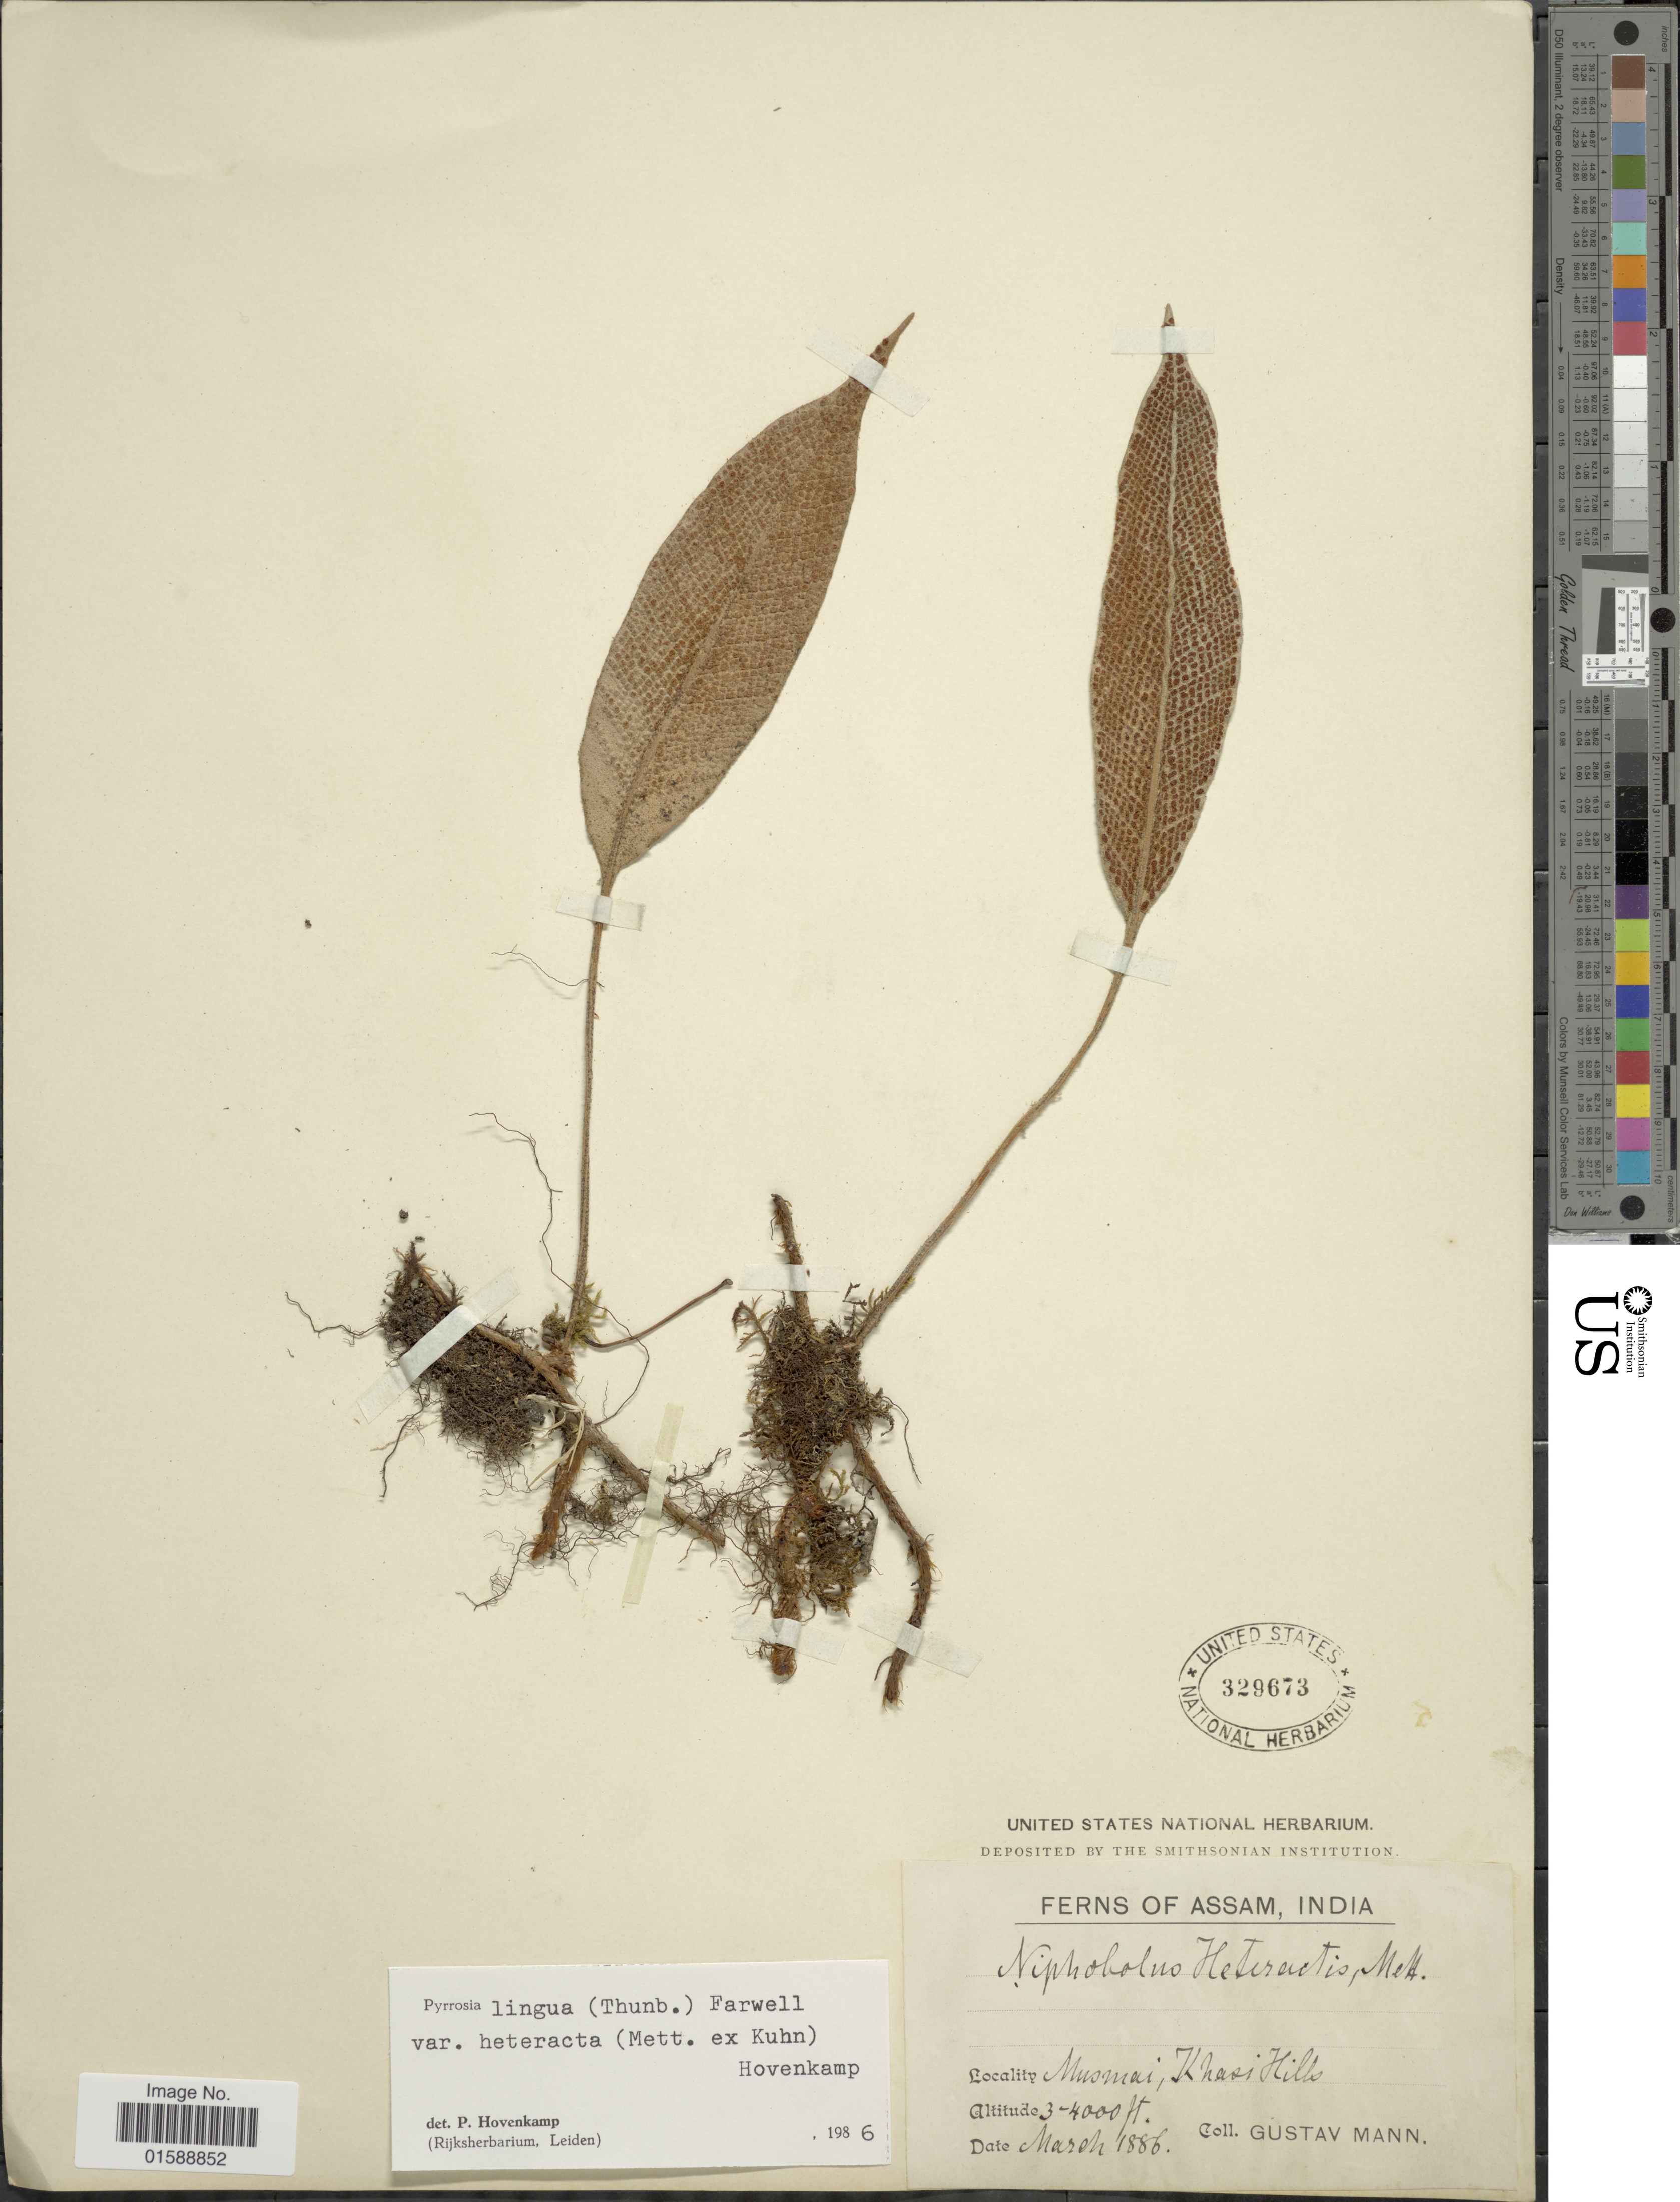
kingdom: Plantae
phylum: Tracheophyta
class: Polypodiopsida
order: Polypodiales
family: Polypodiaceae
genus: Pyrrosia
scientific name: Pyrrosia heteractis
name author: (Mett. ex Kuhn) Ching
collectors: G. Mann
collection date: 1886-03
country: India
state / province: Meghalaya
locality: Musmai, Khasi Hills. Assam.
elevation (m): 914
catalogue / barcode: US 329673